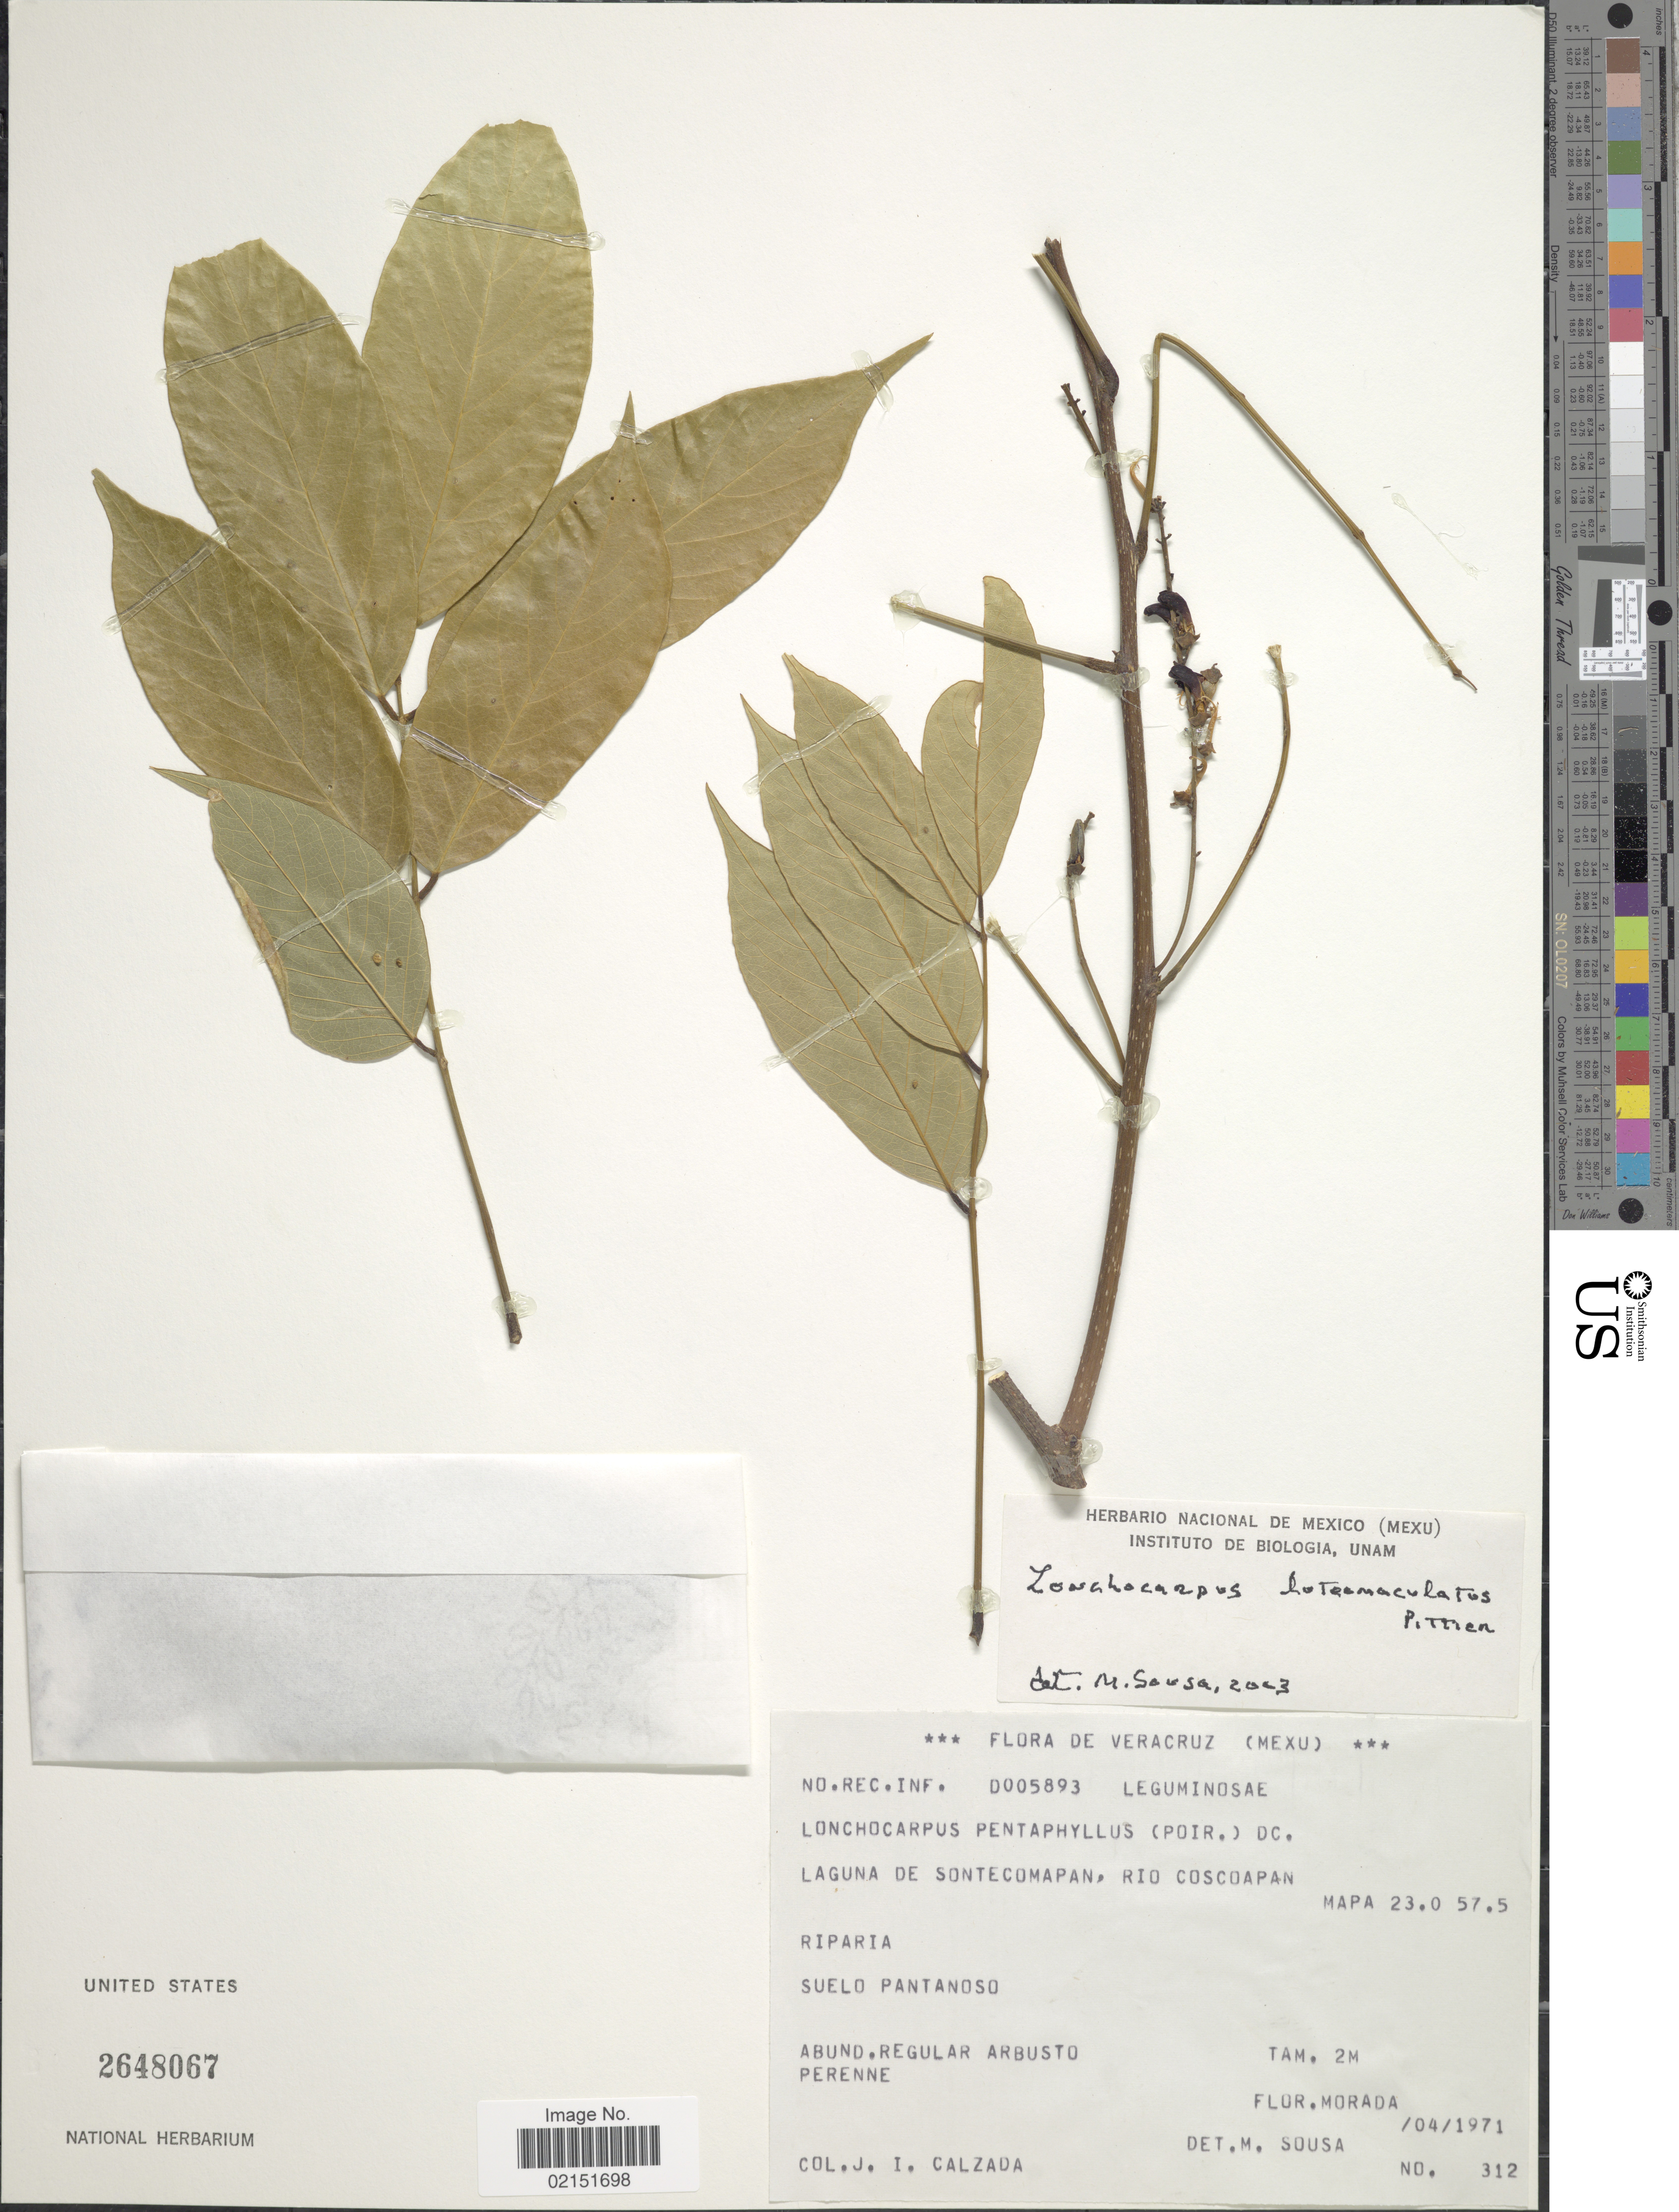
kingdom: Plantae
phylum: Tracheophyta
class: Magnoliopsida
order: Fabales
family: Fabaceae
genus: Lonchocarpus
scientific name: Lonchocarpus luteomaculatus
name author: Pittier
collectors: J. I. Calzada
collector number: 312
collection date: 1971-04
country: Mexico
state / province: Veracruz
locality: Veracruz, Laguna de Sontecomapan, Rio Coscoapan, Mapa 23.0 57.5, Riparia, Suelo Pantanoso [unsure placement]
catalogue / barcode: US 2648067